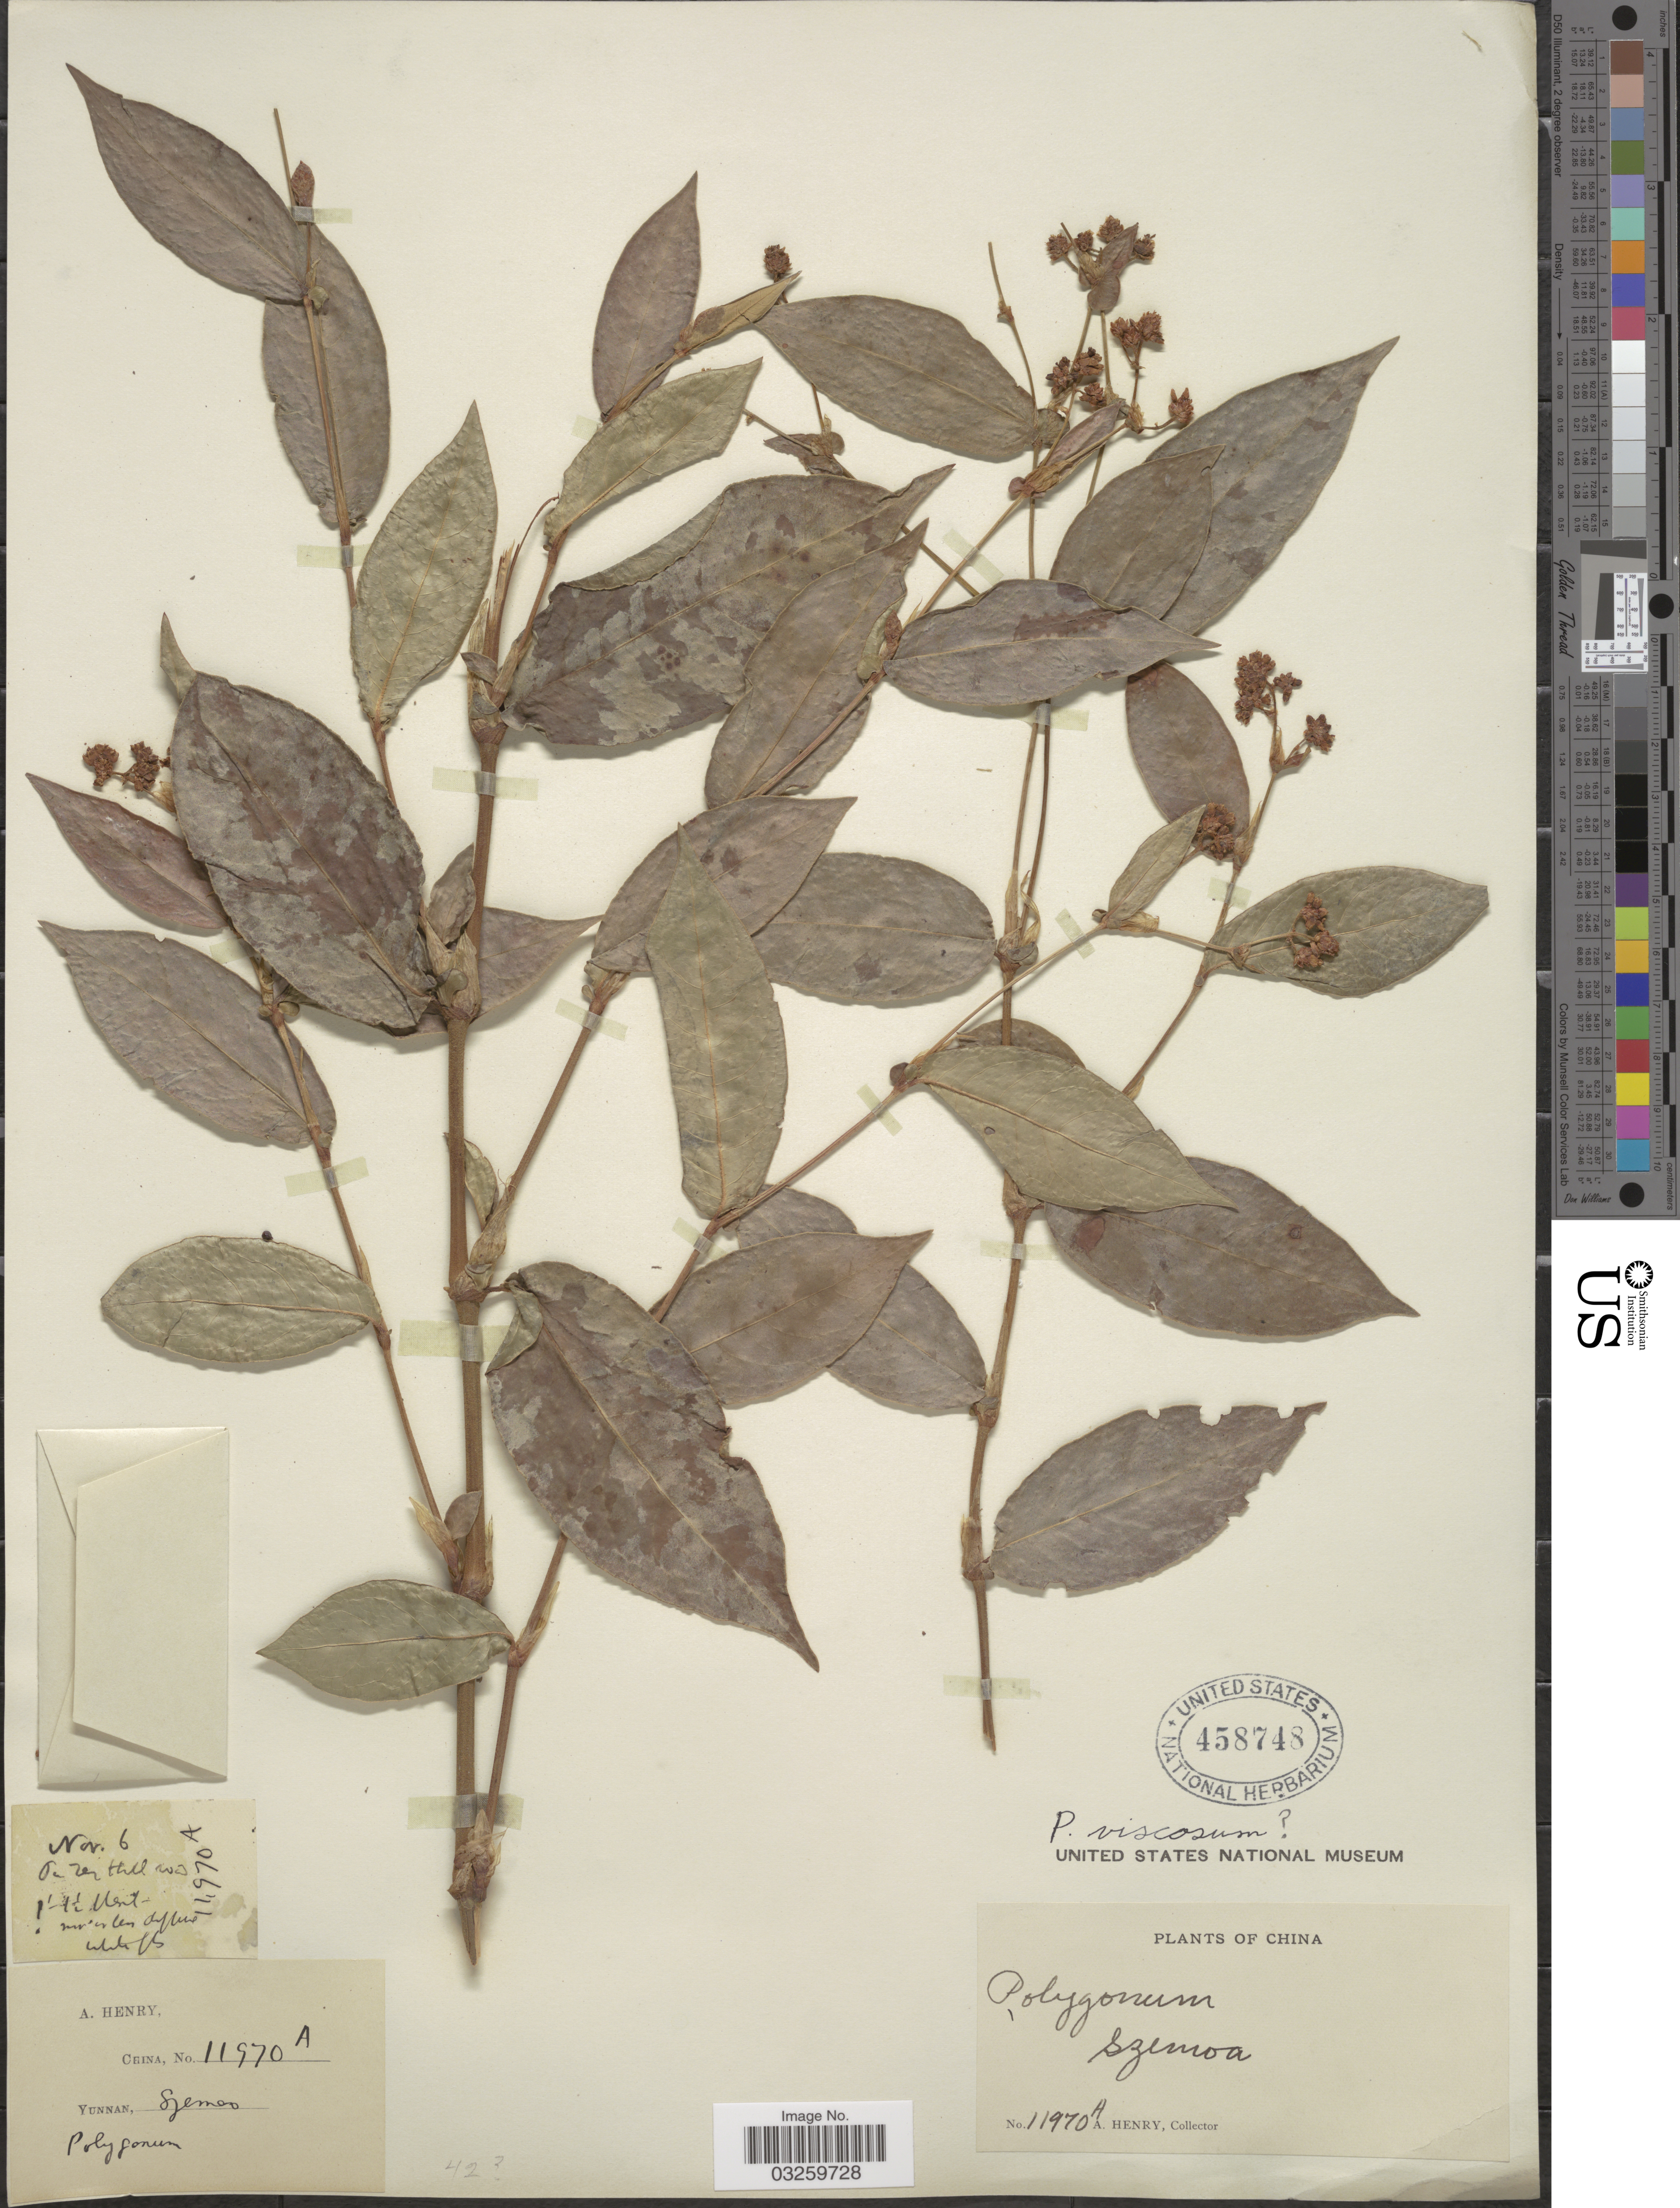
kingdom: Plantae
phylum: Tracheophyta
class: Magnoliopsida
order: Caryophyllales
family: Polygonaceae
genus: Polygonum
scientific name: Polygonum viscosum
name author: Buch.-Ham. ex D. Don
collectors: A. Henry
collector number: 11970 A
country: China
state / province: Yunnan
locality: Szemoa.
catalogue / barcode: US 458748